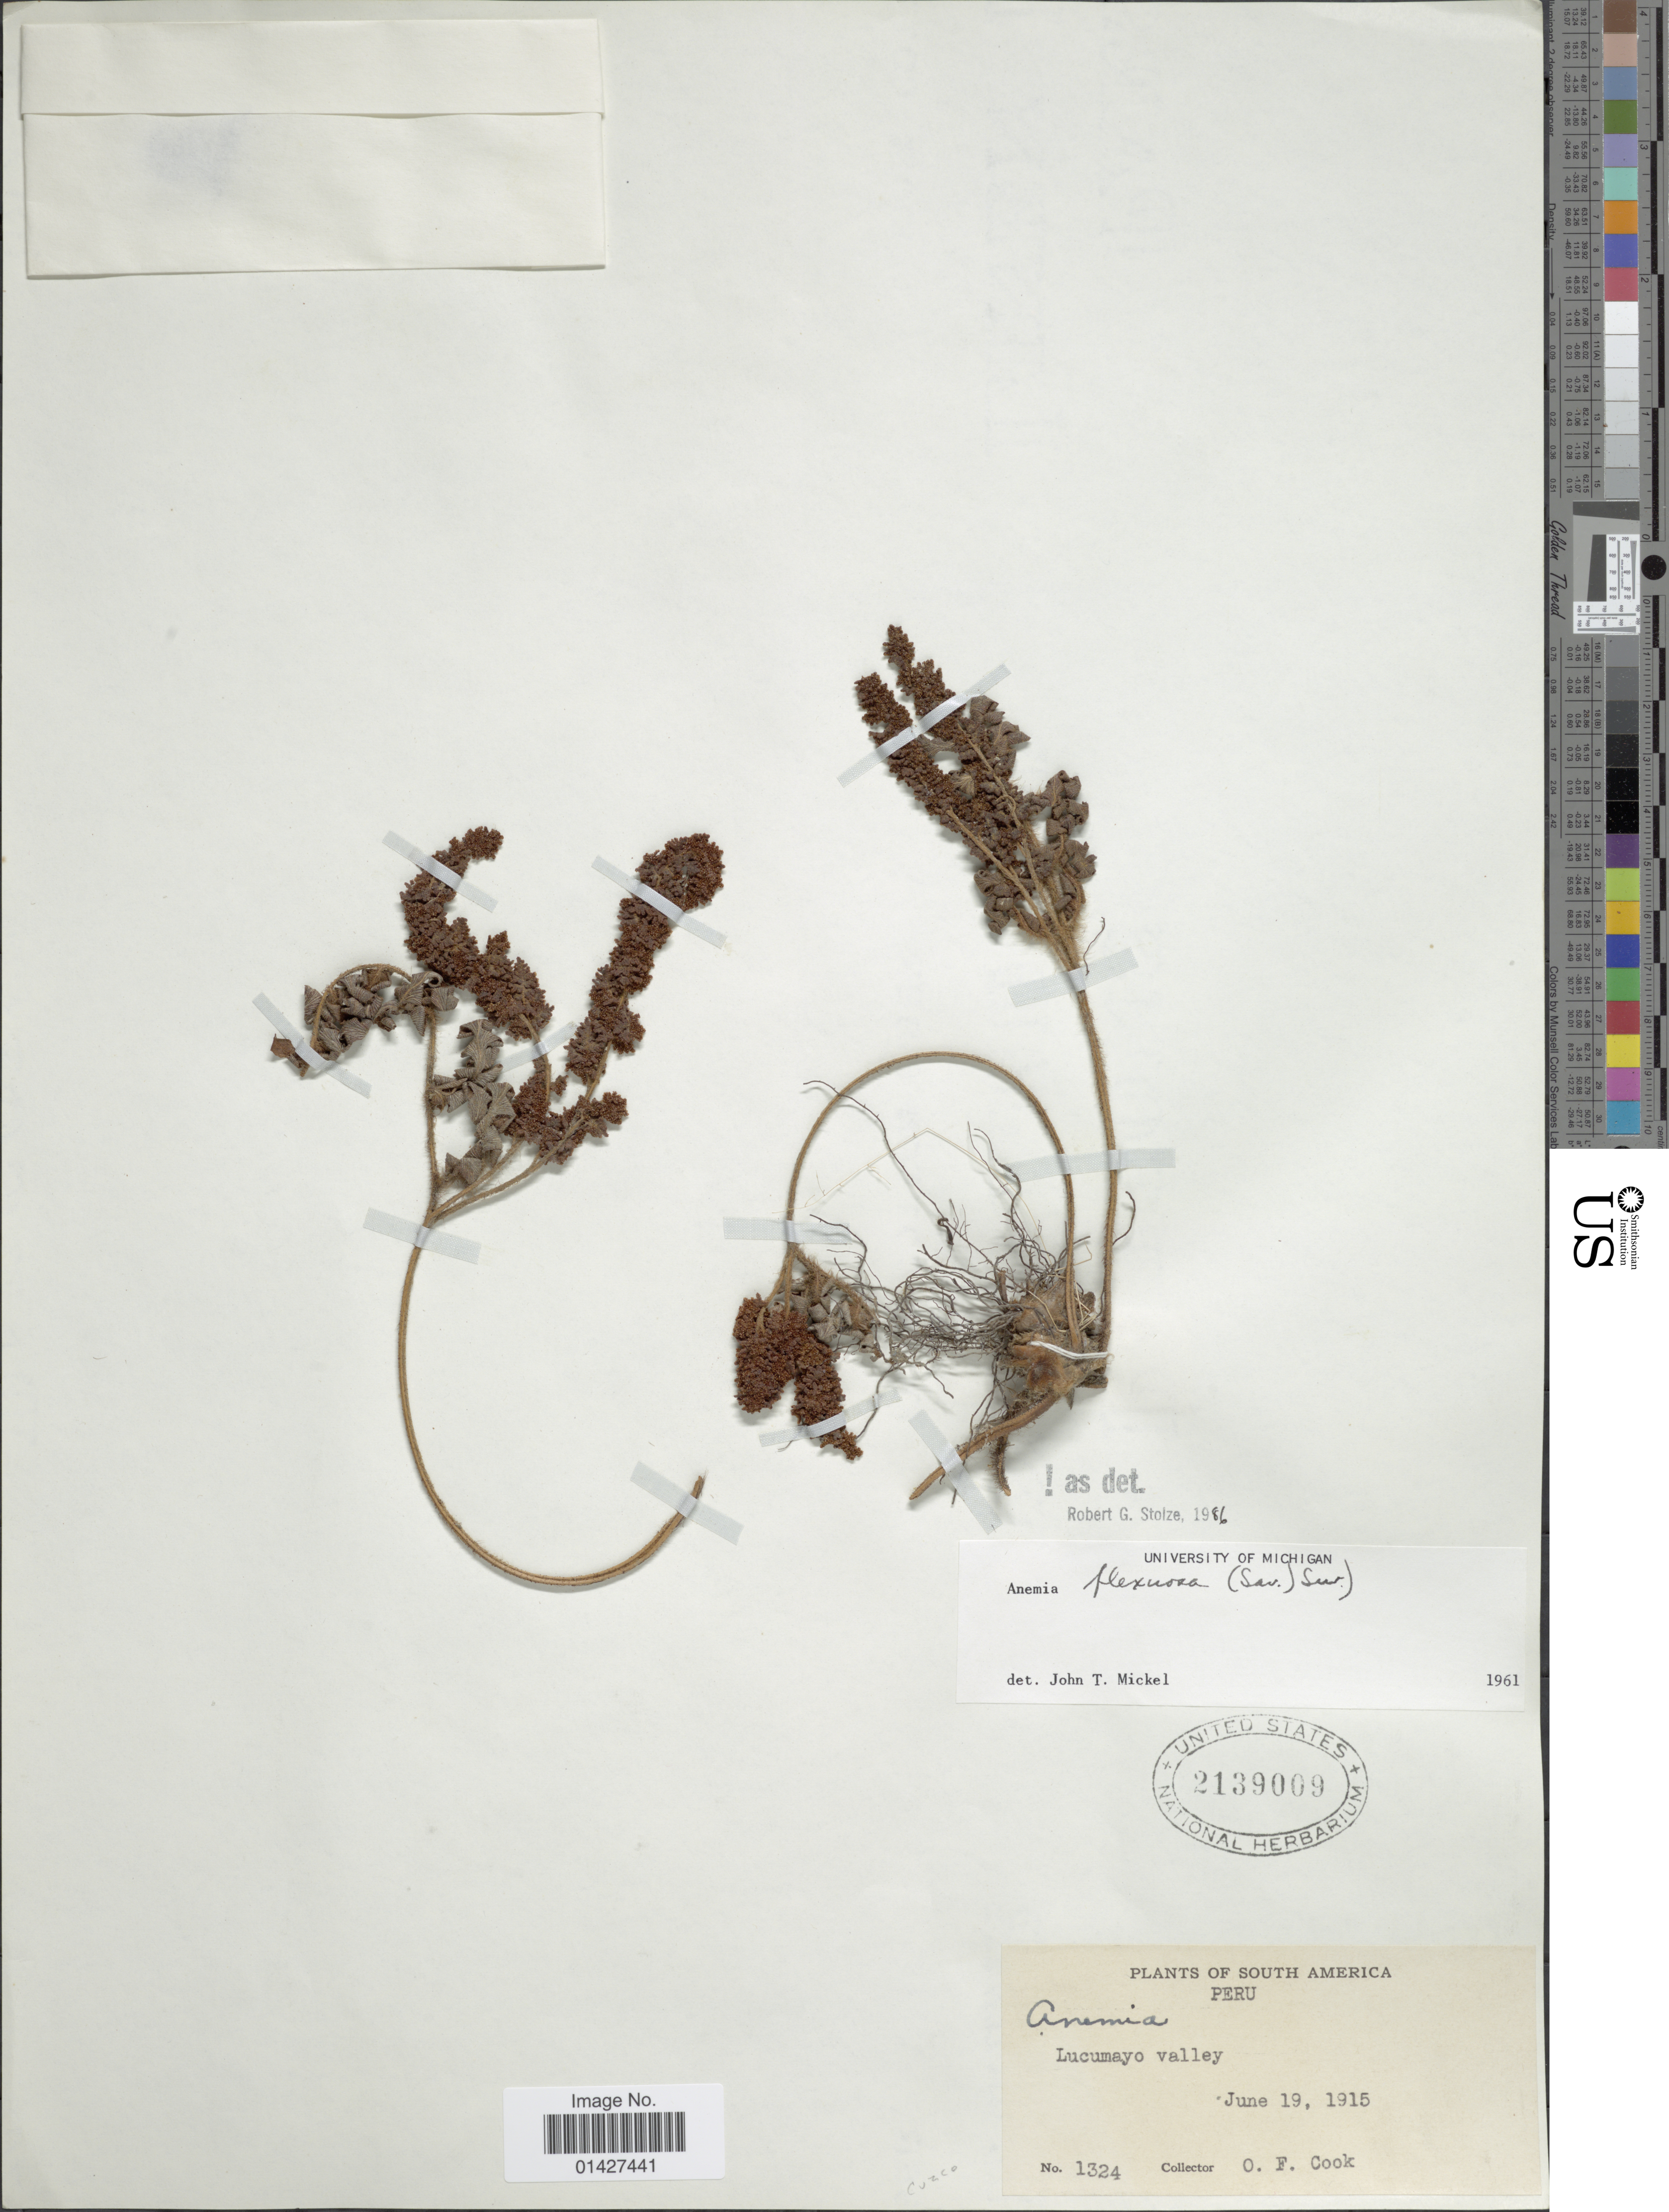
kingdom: Plantae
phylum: Tracheophyta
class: Polypodiopsida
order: Schizaeales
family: Anemiaceae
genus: Anemia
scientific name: Anemia flexuosa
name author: (Savigny) Sw.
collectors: O. F. Cook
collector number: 1324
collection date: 1915-06-19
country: Peru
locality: Lucumayo valley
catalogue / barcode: US 2139009